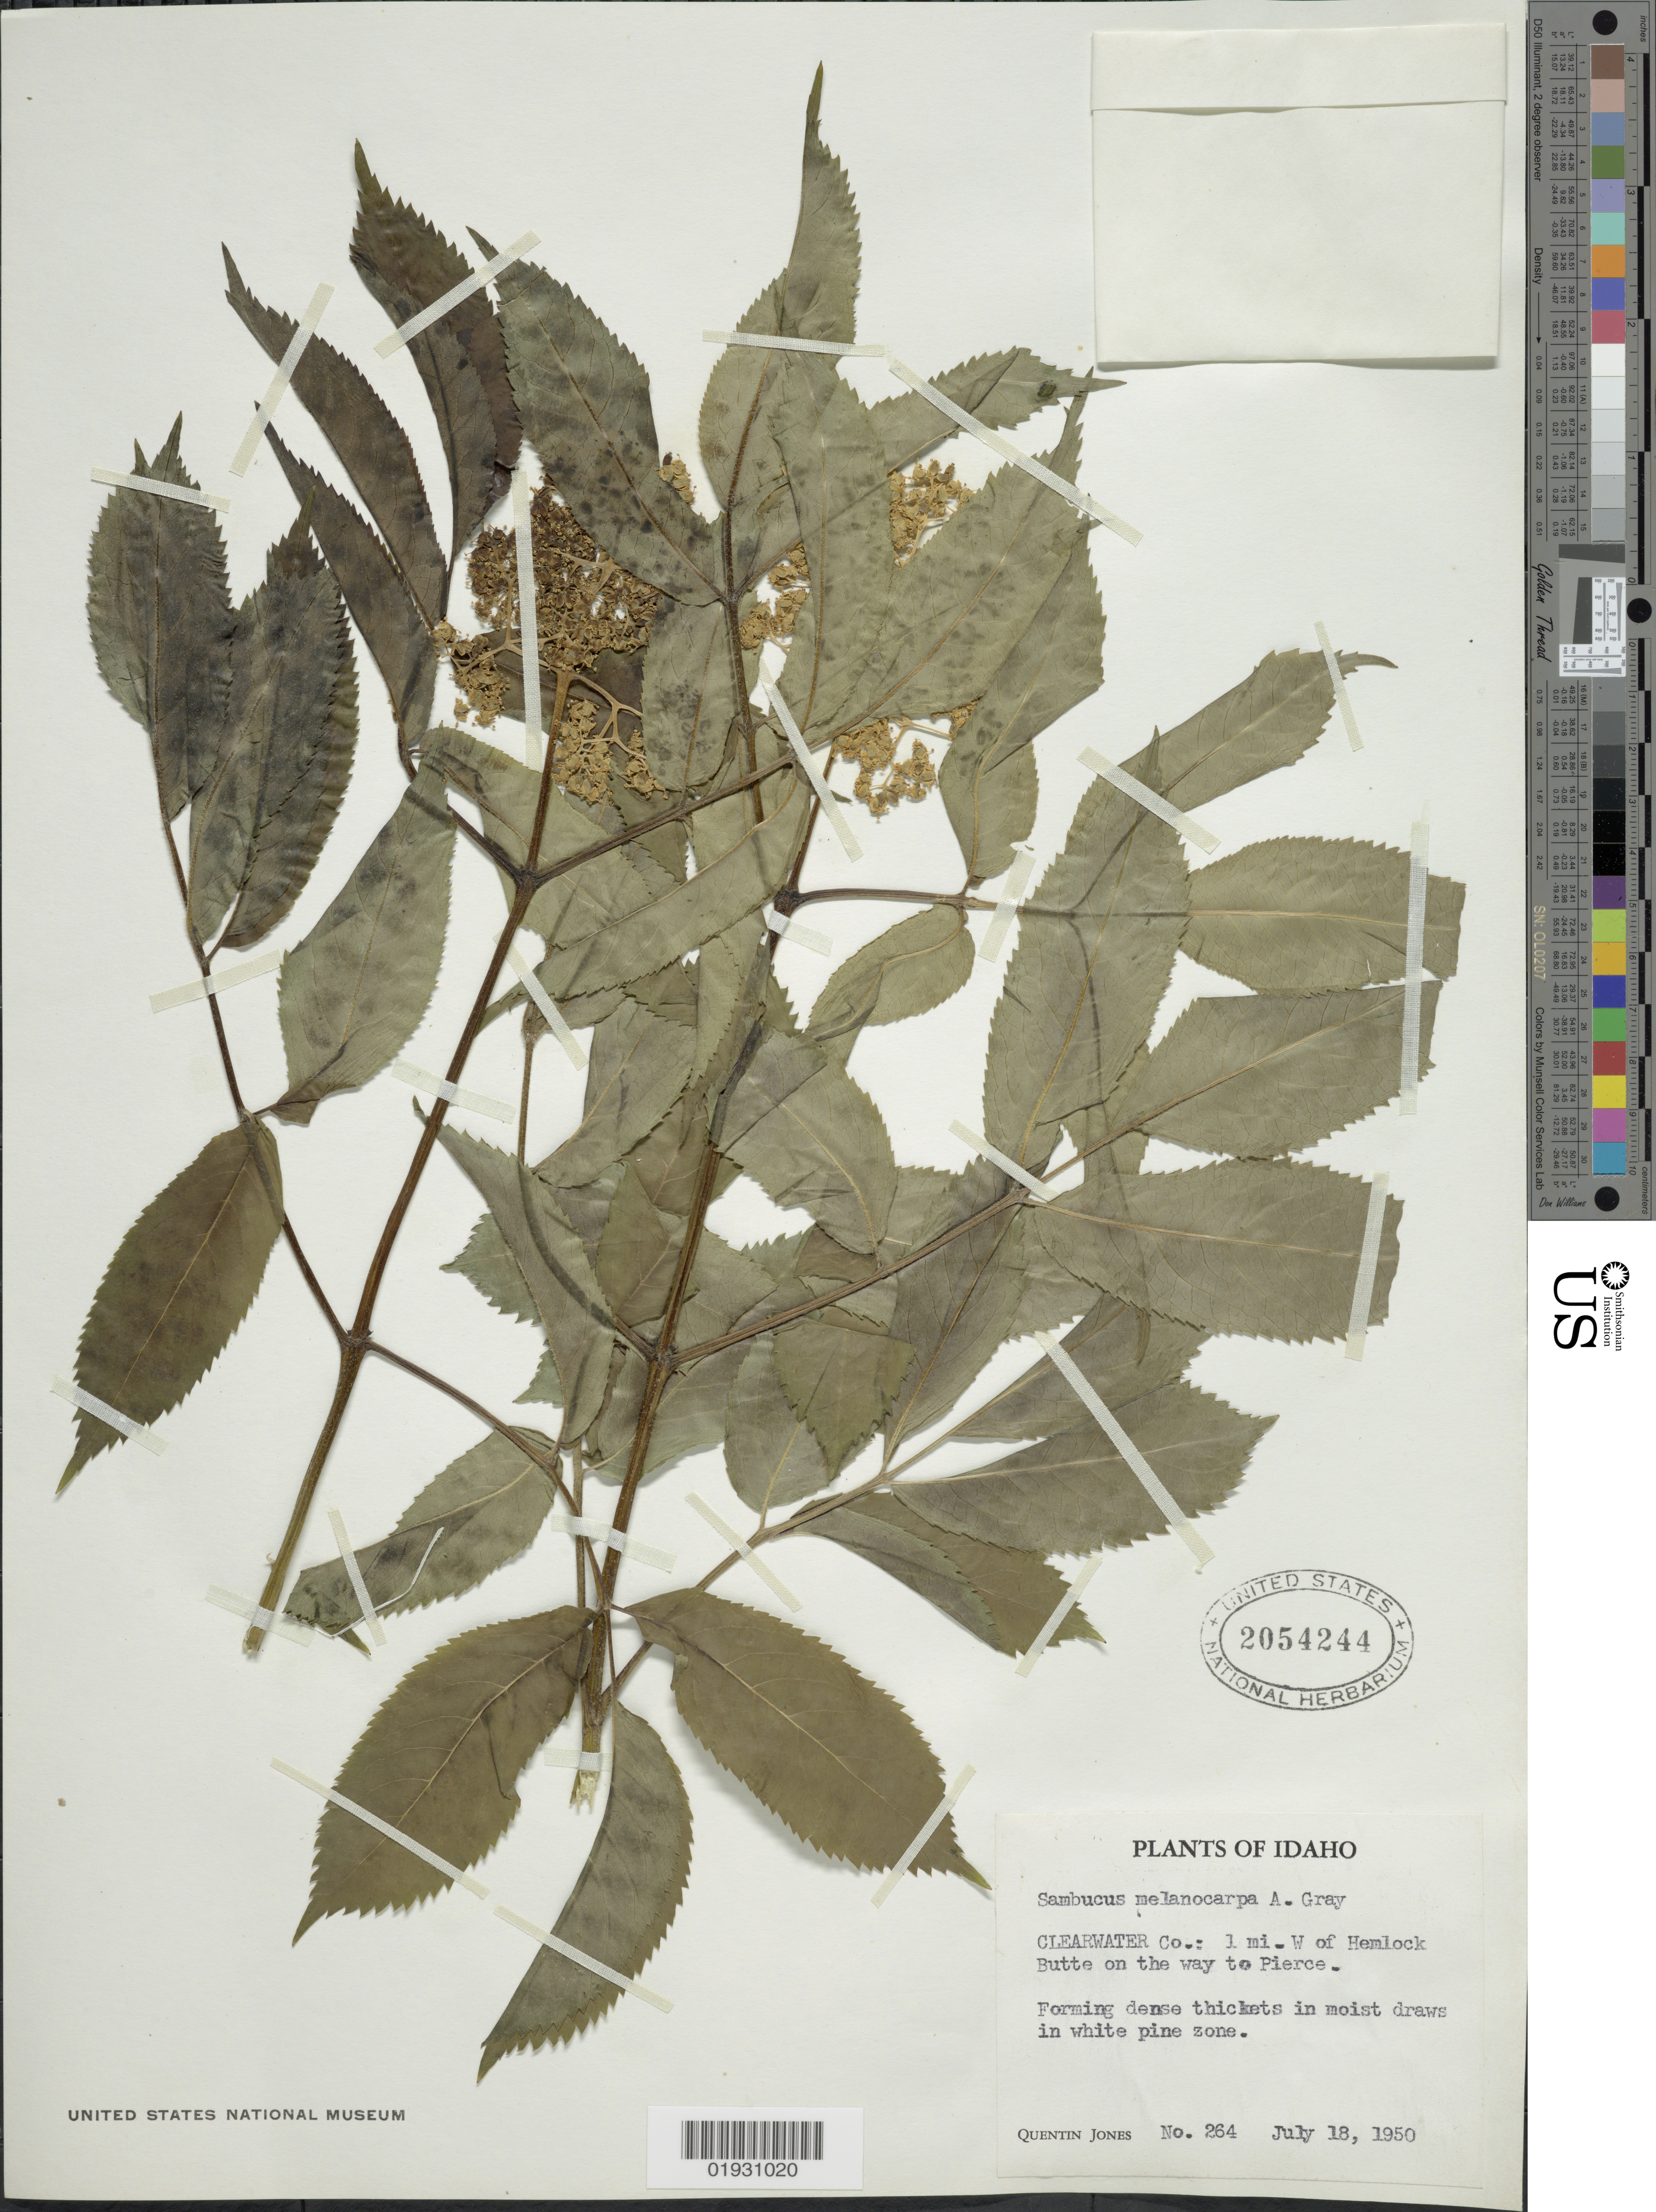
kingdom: Plantae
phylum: Tracheophyta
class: Magnoliopsida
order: Dipsacales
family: Viburnaceae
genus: Sambucus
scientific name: Sambucus melanocarpa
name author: A. Gray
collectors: Q. Jones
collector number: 264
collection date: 1950-07-18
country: United States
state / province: Idaho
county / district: Clearwater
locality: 1 mi. W of Hemlock Butte on the way to Pierce.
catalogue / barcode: US 2054244